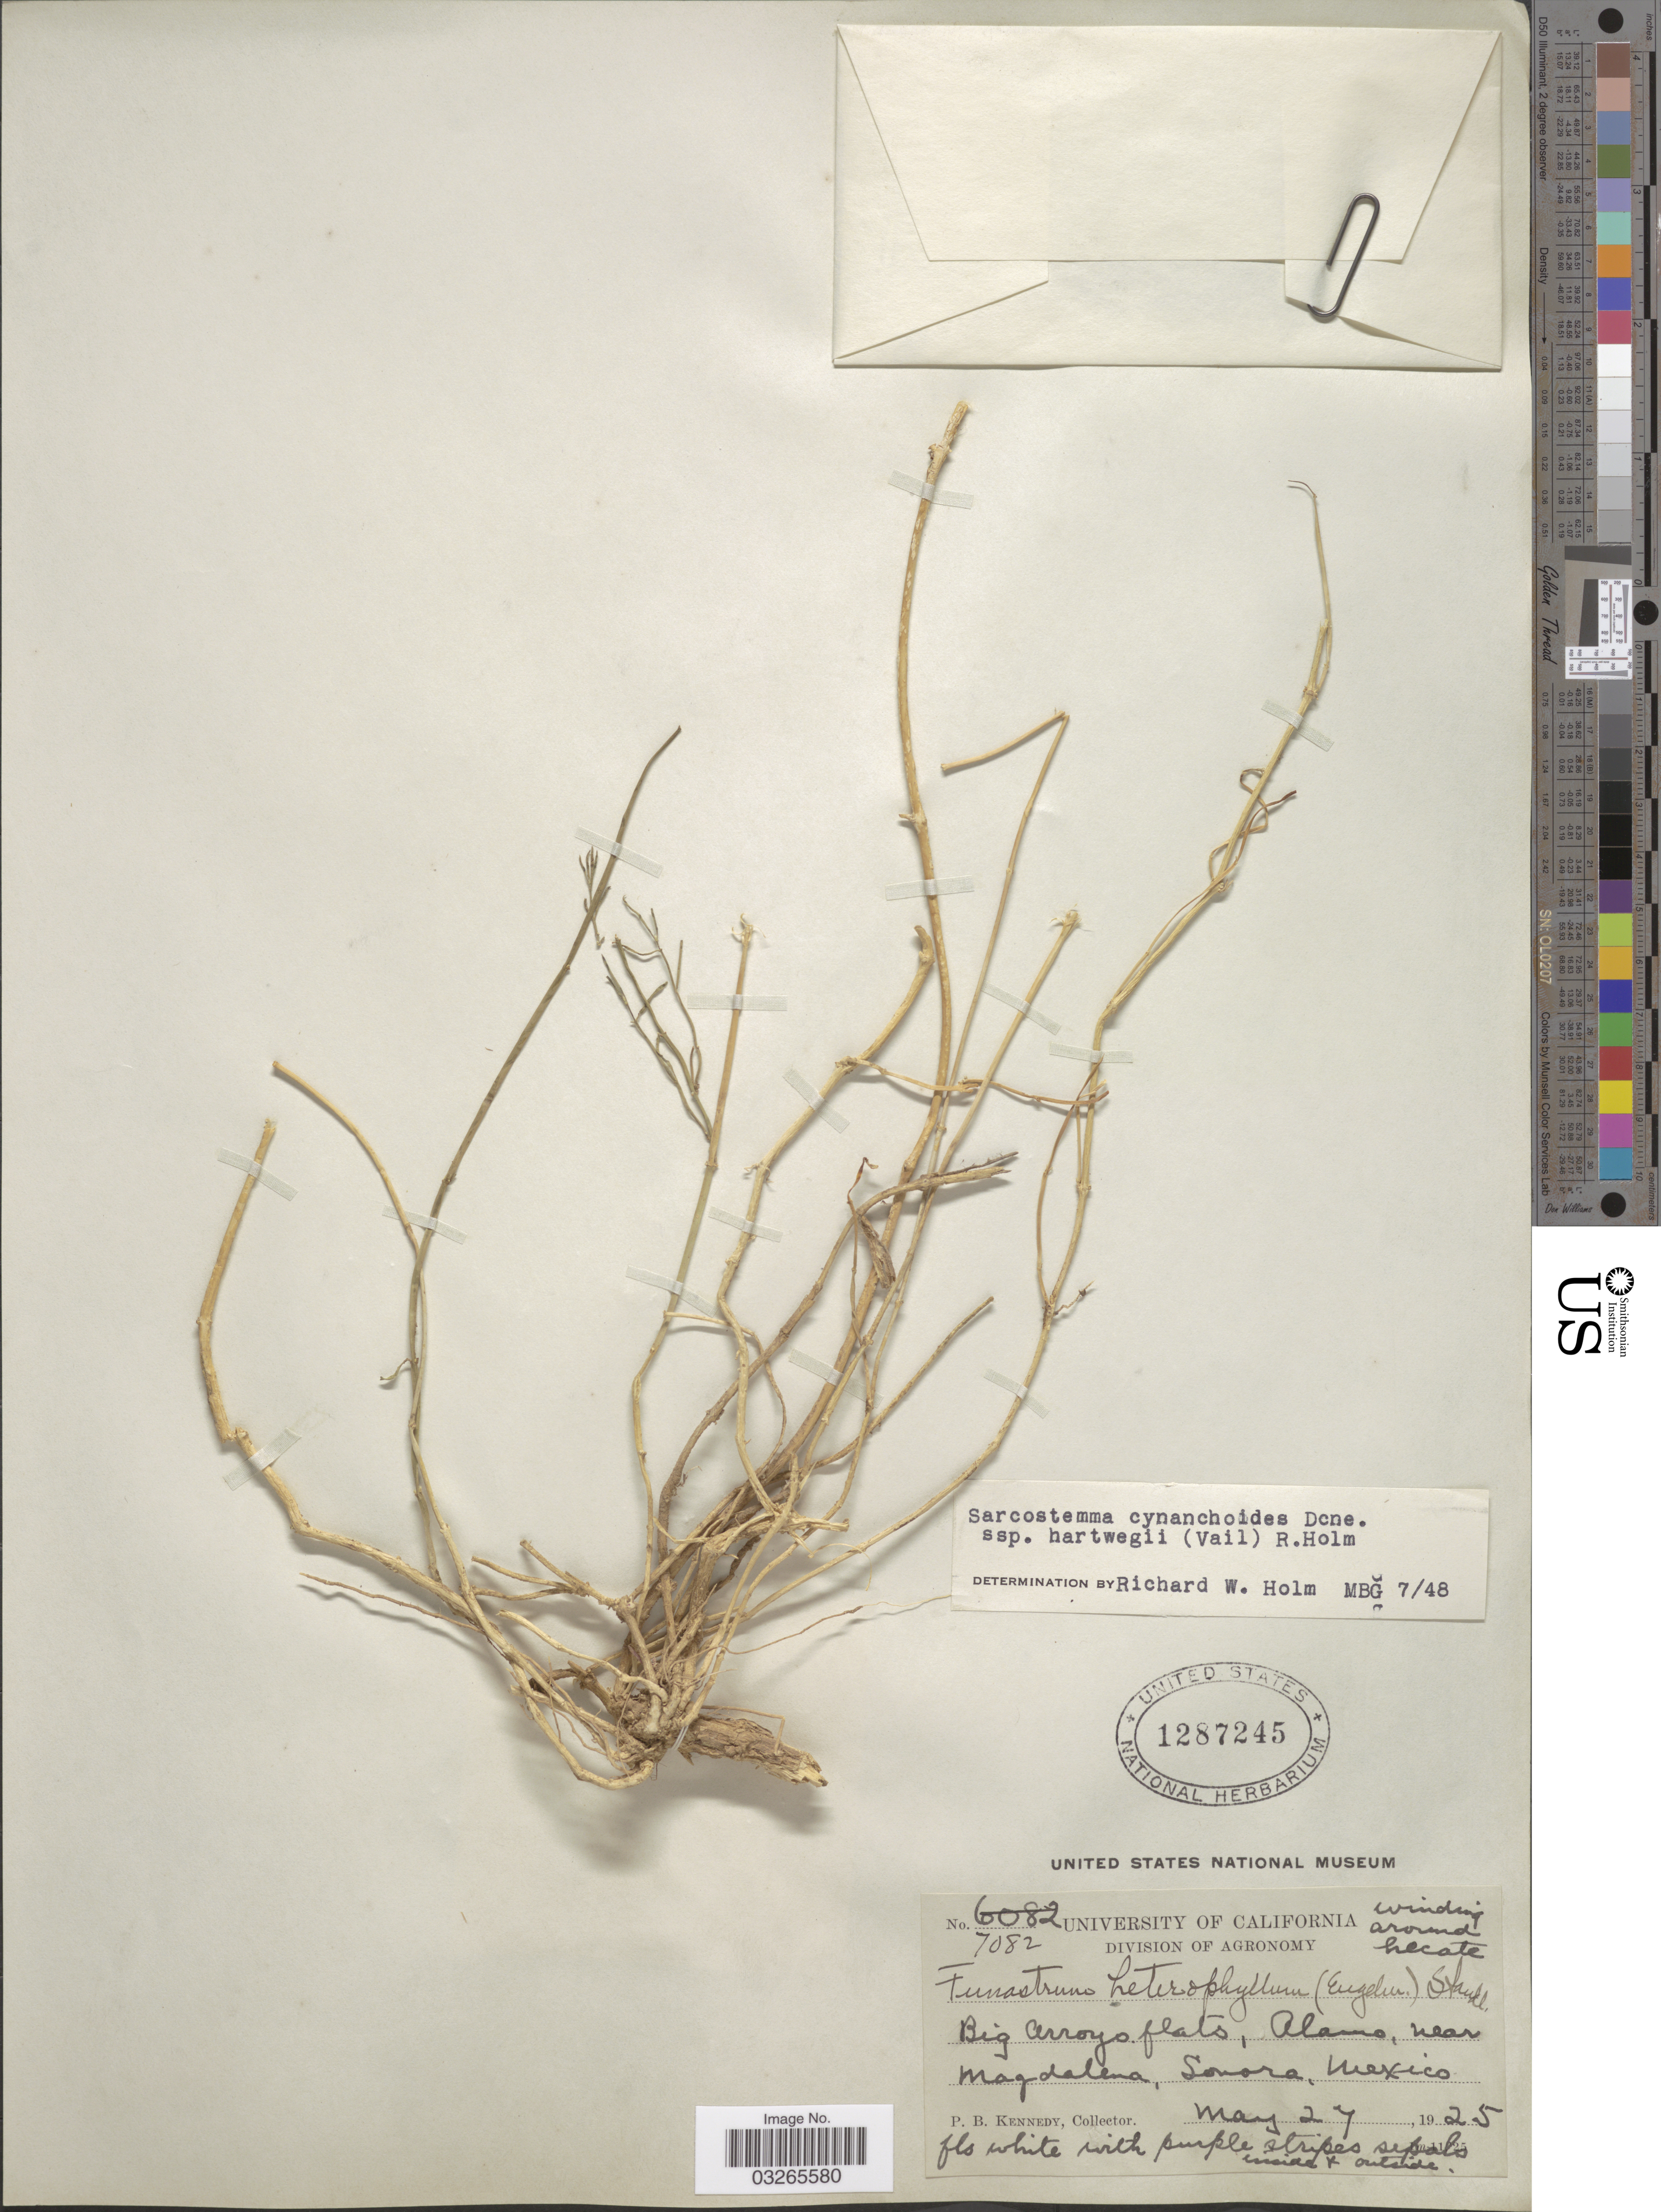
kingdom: Plantae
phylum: Tracheophyta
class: Magnoliopsida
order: Gentianales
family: Apocynaceae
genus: Sarcostemma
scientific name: Sarcostemma cynanchoides subsp. hartwegii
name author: (Vail) R.W. Holm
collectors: P. B. Kennedy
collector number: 7082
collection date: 1925-05-27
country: Mexico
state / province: Sonora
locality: Big Arroyo flats, Alamo near Magdalena, Sonora.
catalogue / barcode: US 1287245